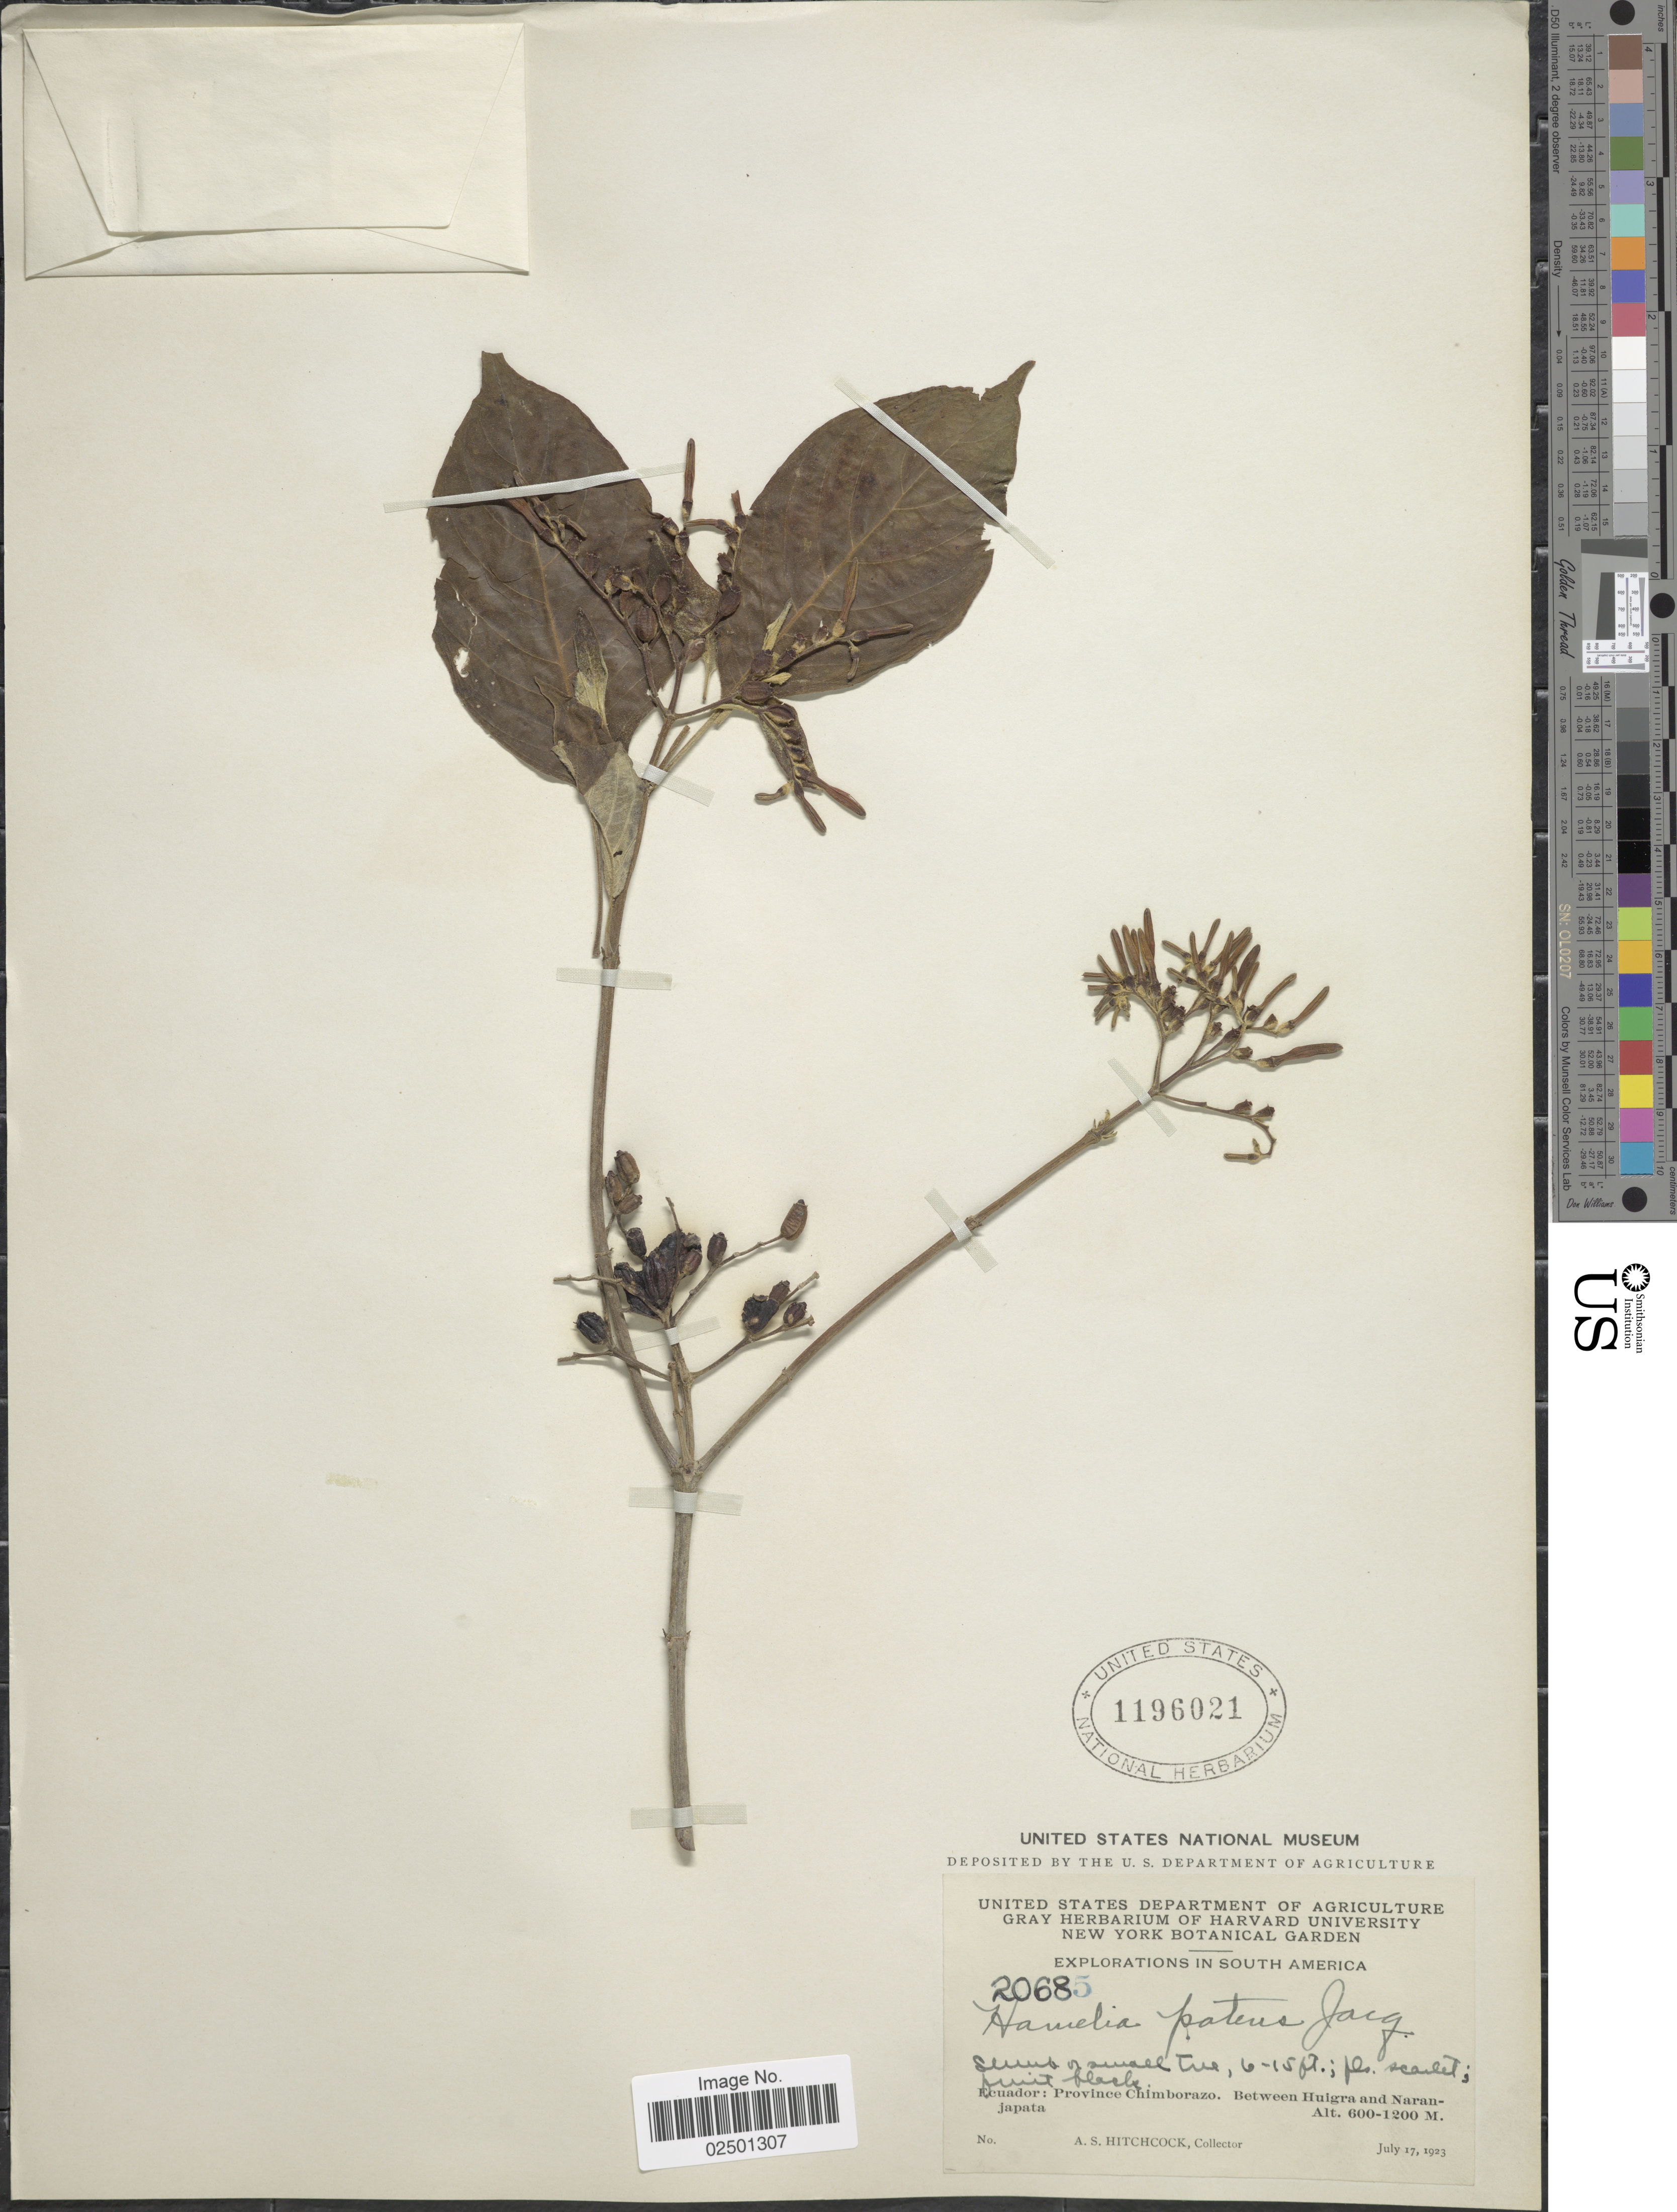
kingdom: Plantae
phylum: Tracheophyta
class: Magnoliopsida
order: Gentianales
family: Rubiaceae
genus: Hamelia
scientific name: Hamelia patens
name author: Jacq.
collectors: A. S. Hitchcock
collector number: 20685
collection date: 1923-07-17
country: Ecuador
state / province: Chimborazo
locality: Between Huigra and Naranjapata.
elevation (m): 600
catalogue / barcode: US 1196021